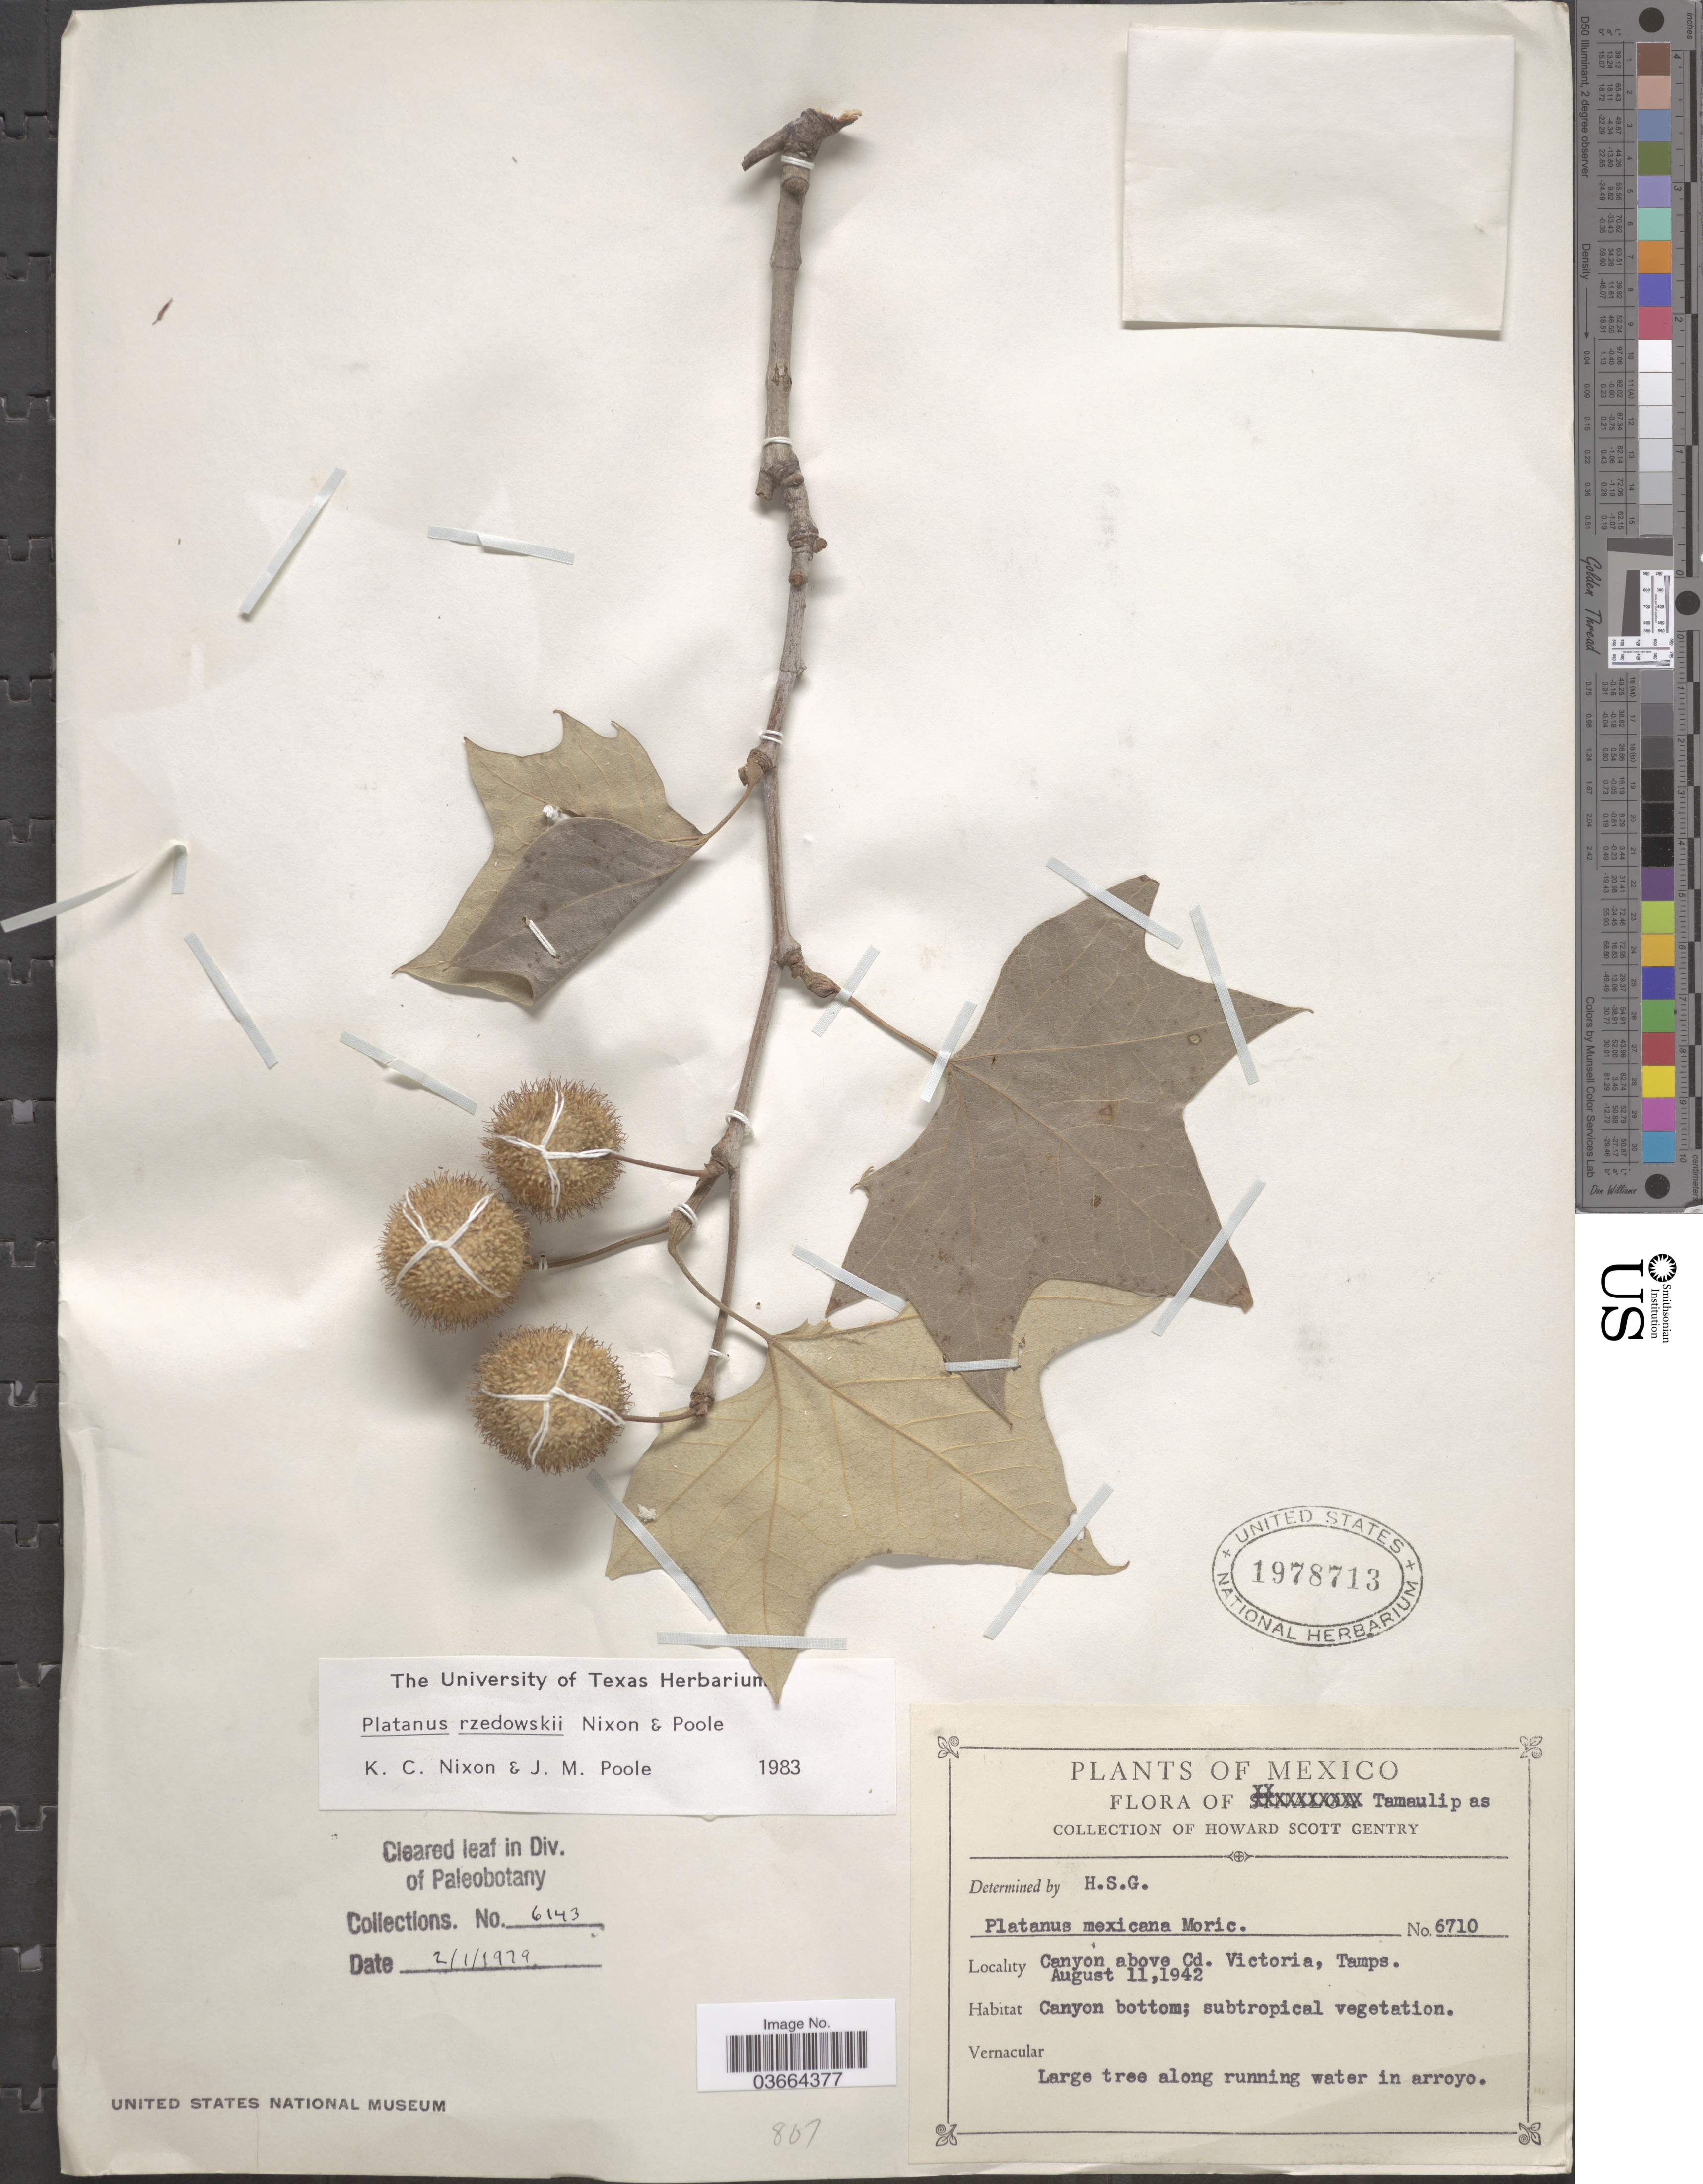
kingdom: Plantae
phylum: Tracheophyta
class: Magnoliopsida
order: Proteales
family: Platanaceae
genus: Platanus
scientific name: Platanus rzedowskii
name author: Nixon & J.M. Poole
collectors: H. S. Gentry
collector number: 6710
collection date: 1942-08-11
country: Mexico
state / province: Tamaulipas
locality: Canyon above Cd. Victoria.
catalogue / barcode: US 1978713